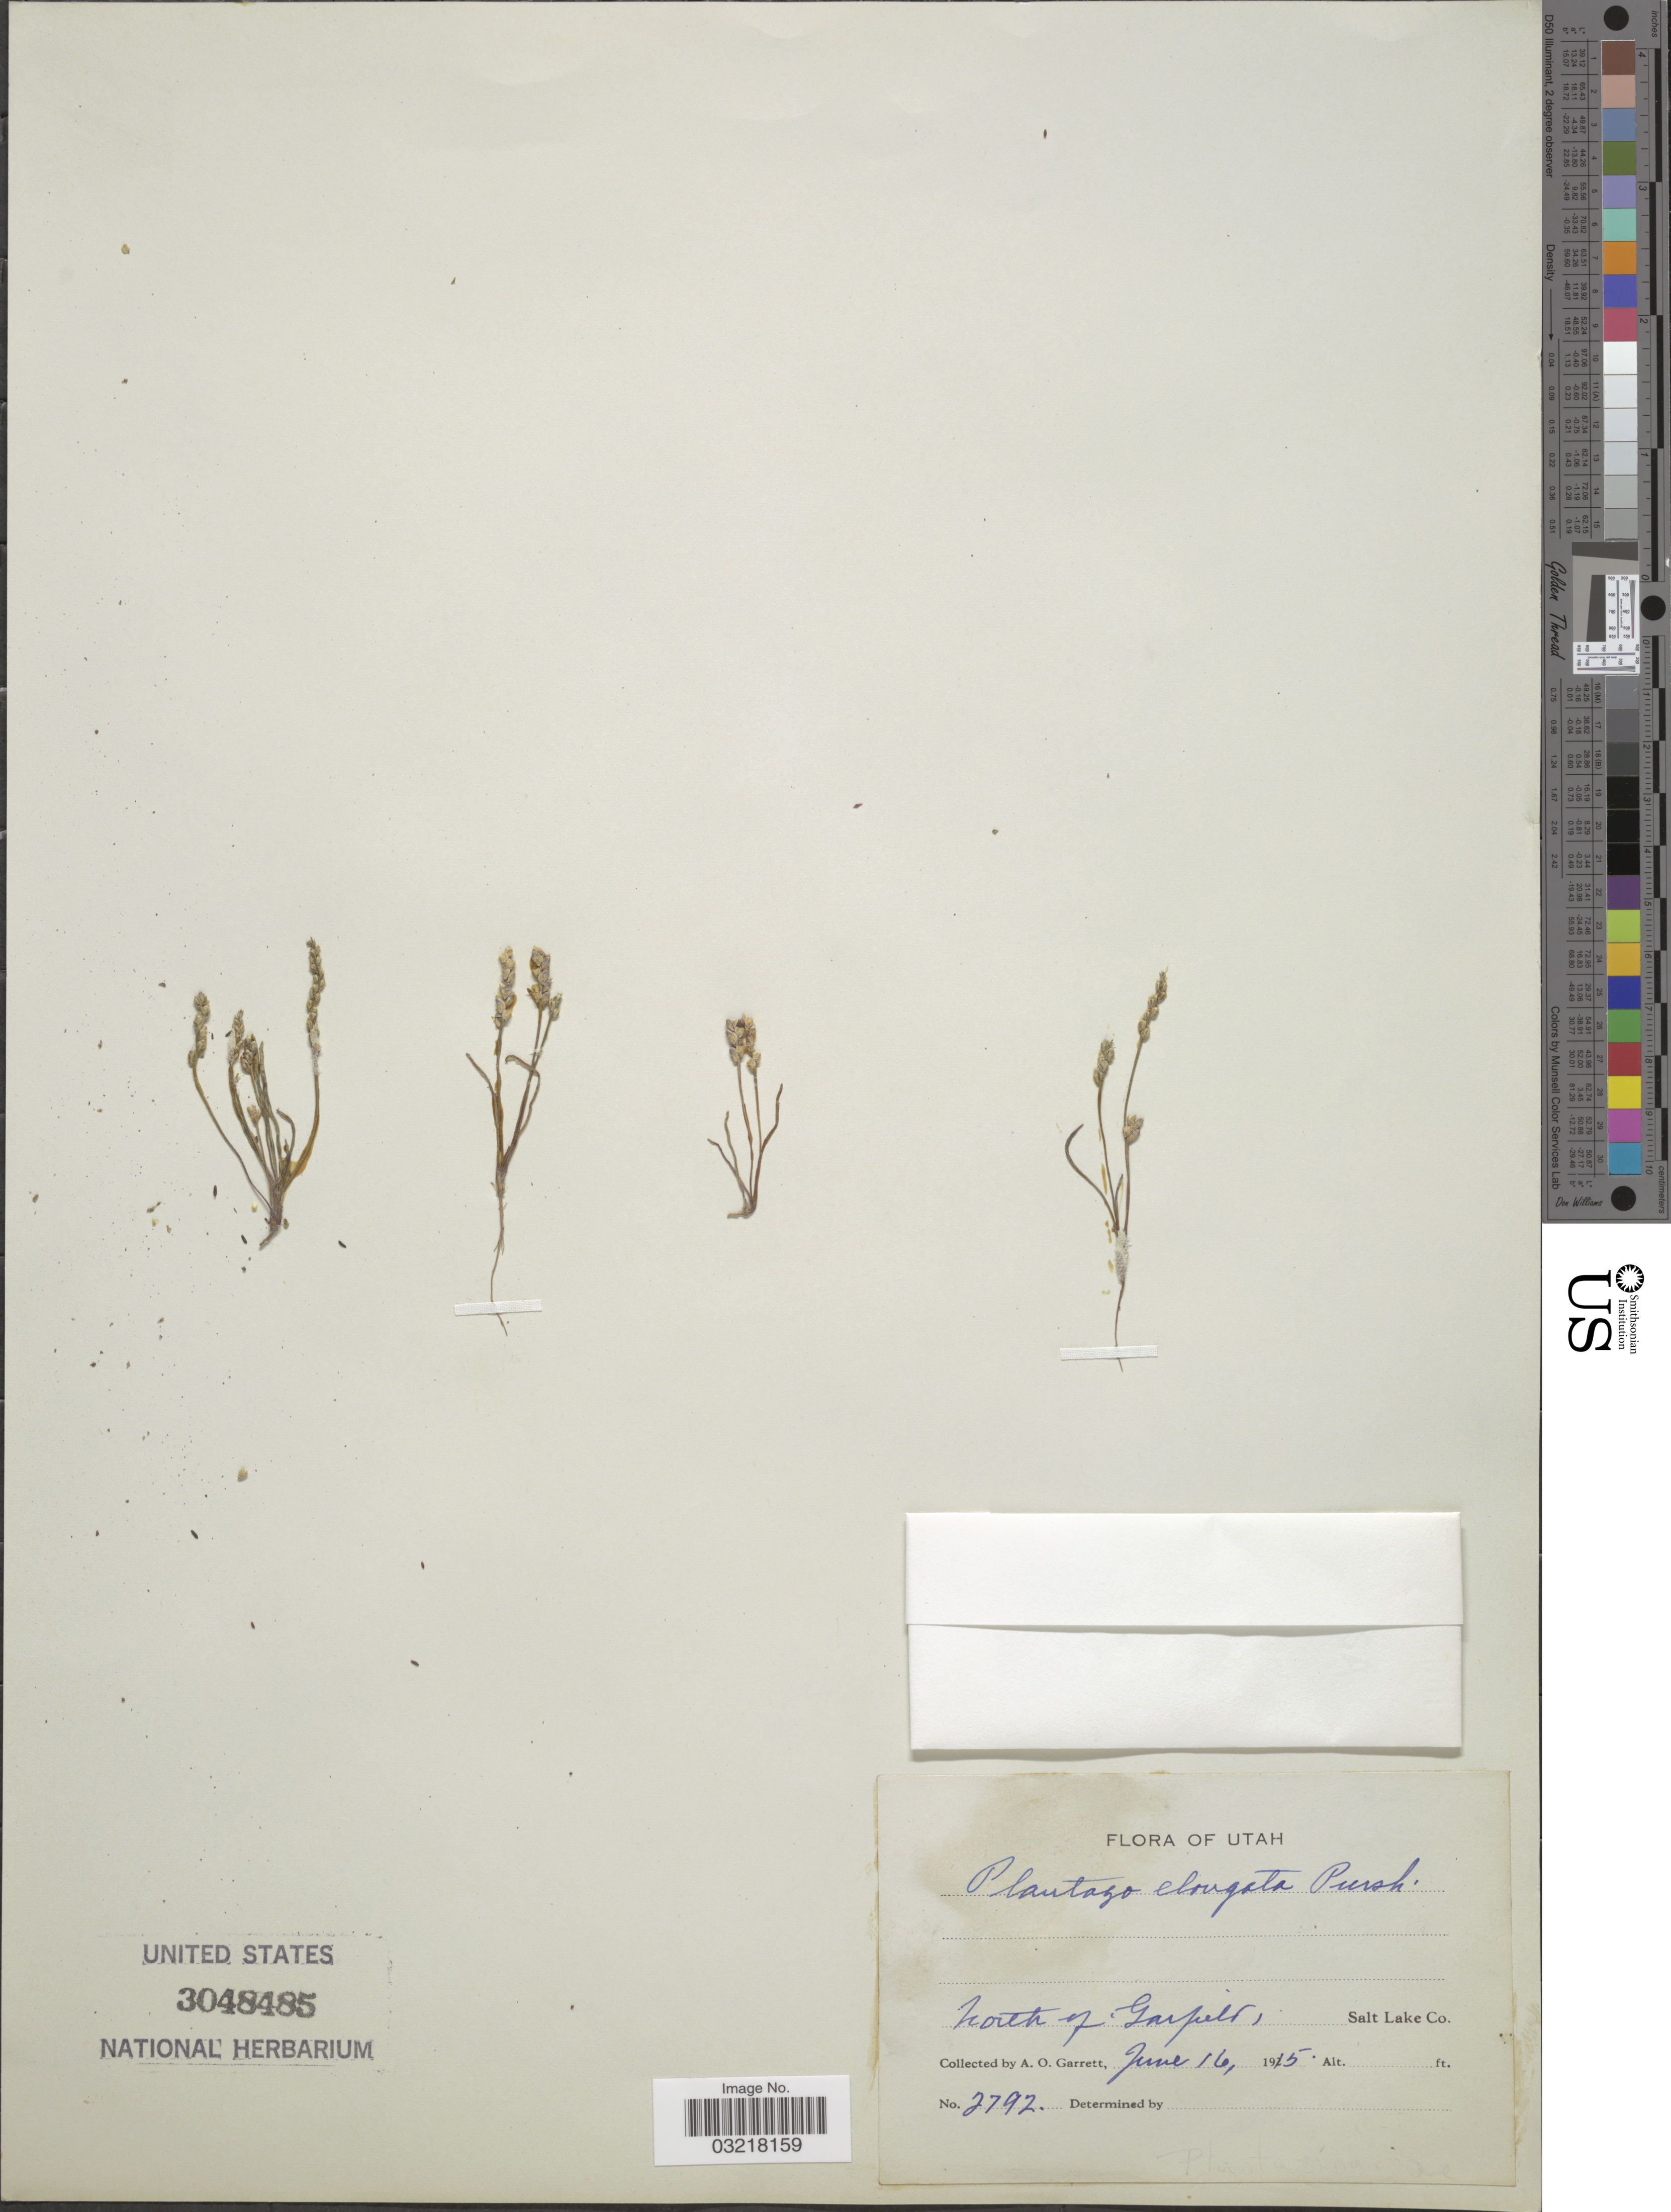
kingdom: Plantae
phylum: Tracheophyta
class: Magnoliopsida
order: Lamiales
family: Plantaginaceae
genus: Plantago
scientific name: Plantago elongata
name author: Pursh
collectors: A. O. Garrett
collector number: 2792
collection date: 1915-06-16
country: United States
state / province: Utah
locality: North of Draper, Salt Lake Co.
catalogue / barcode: US 3048485